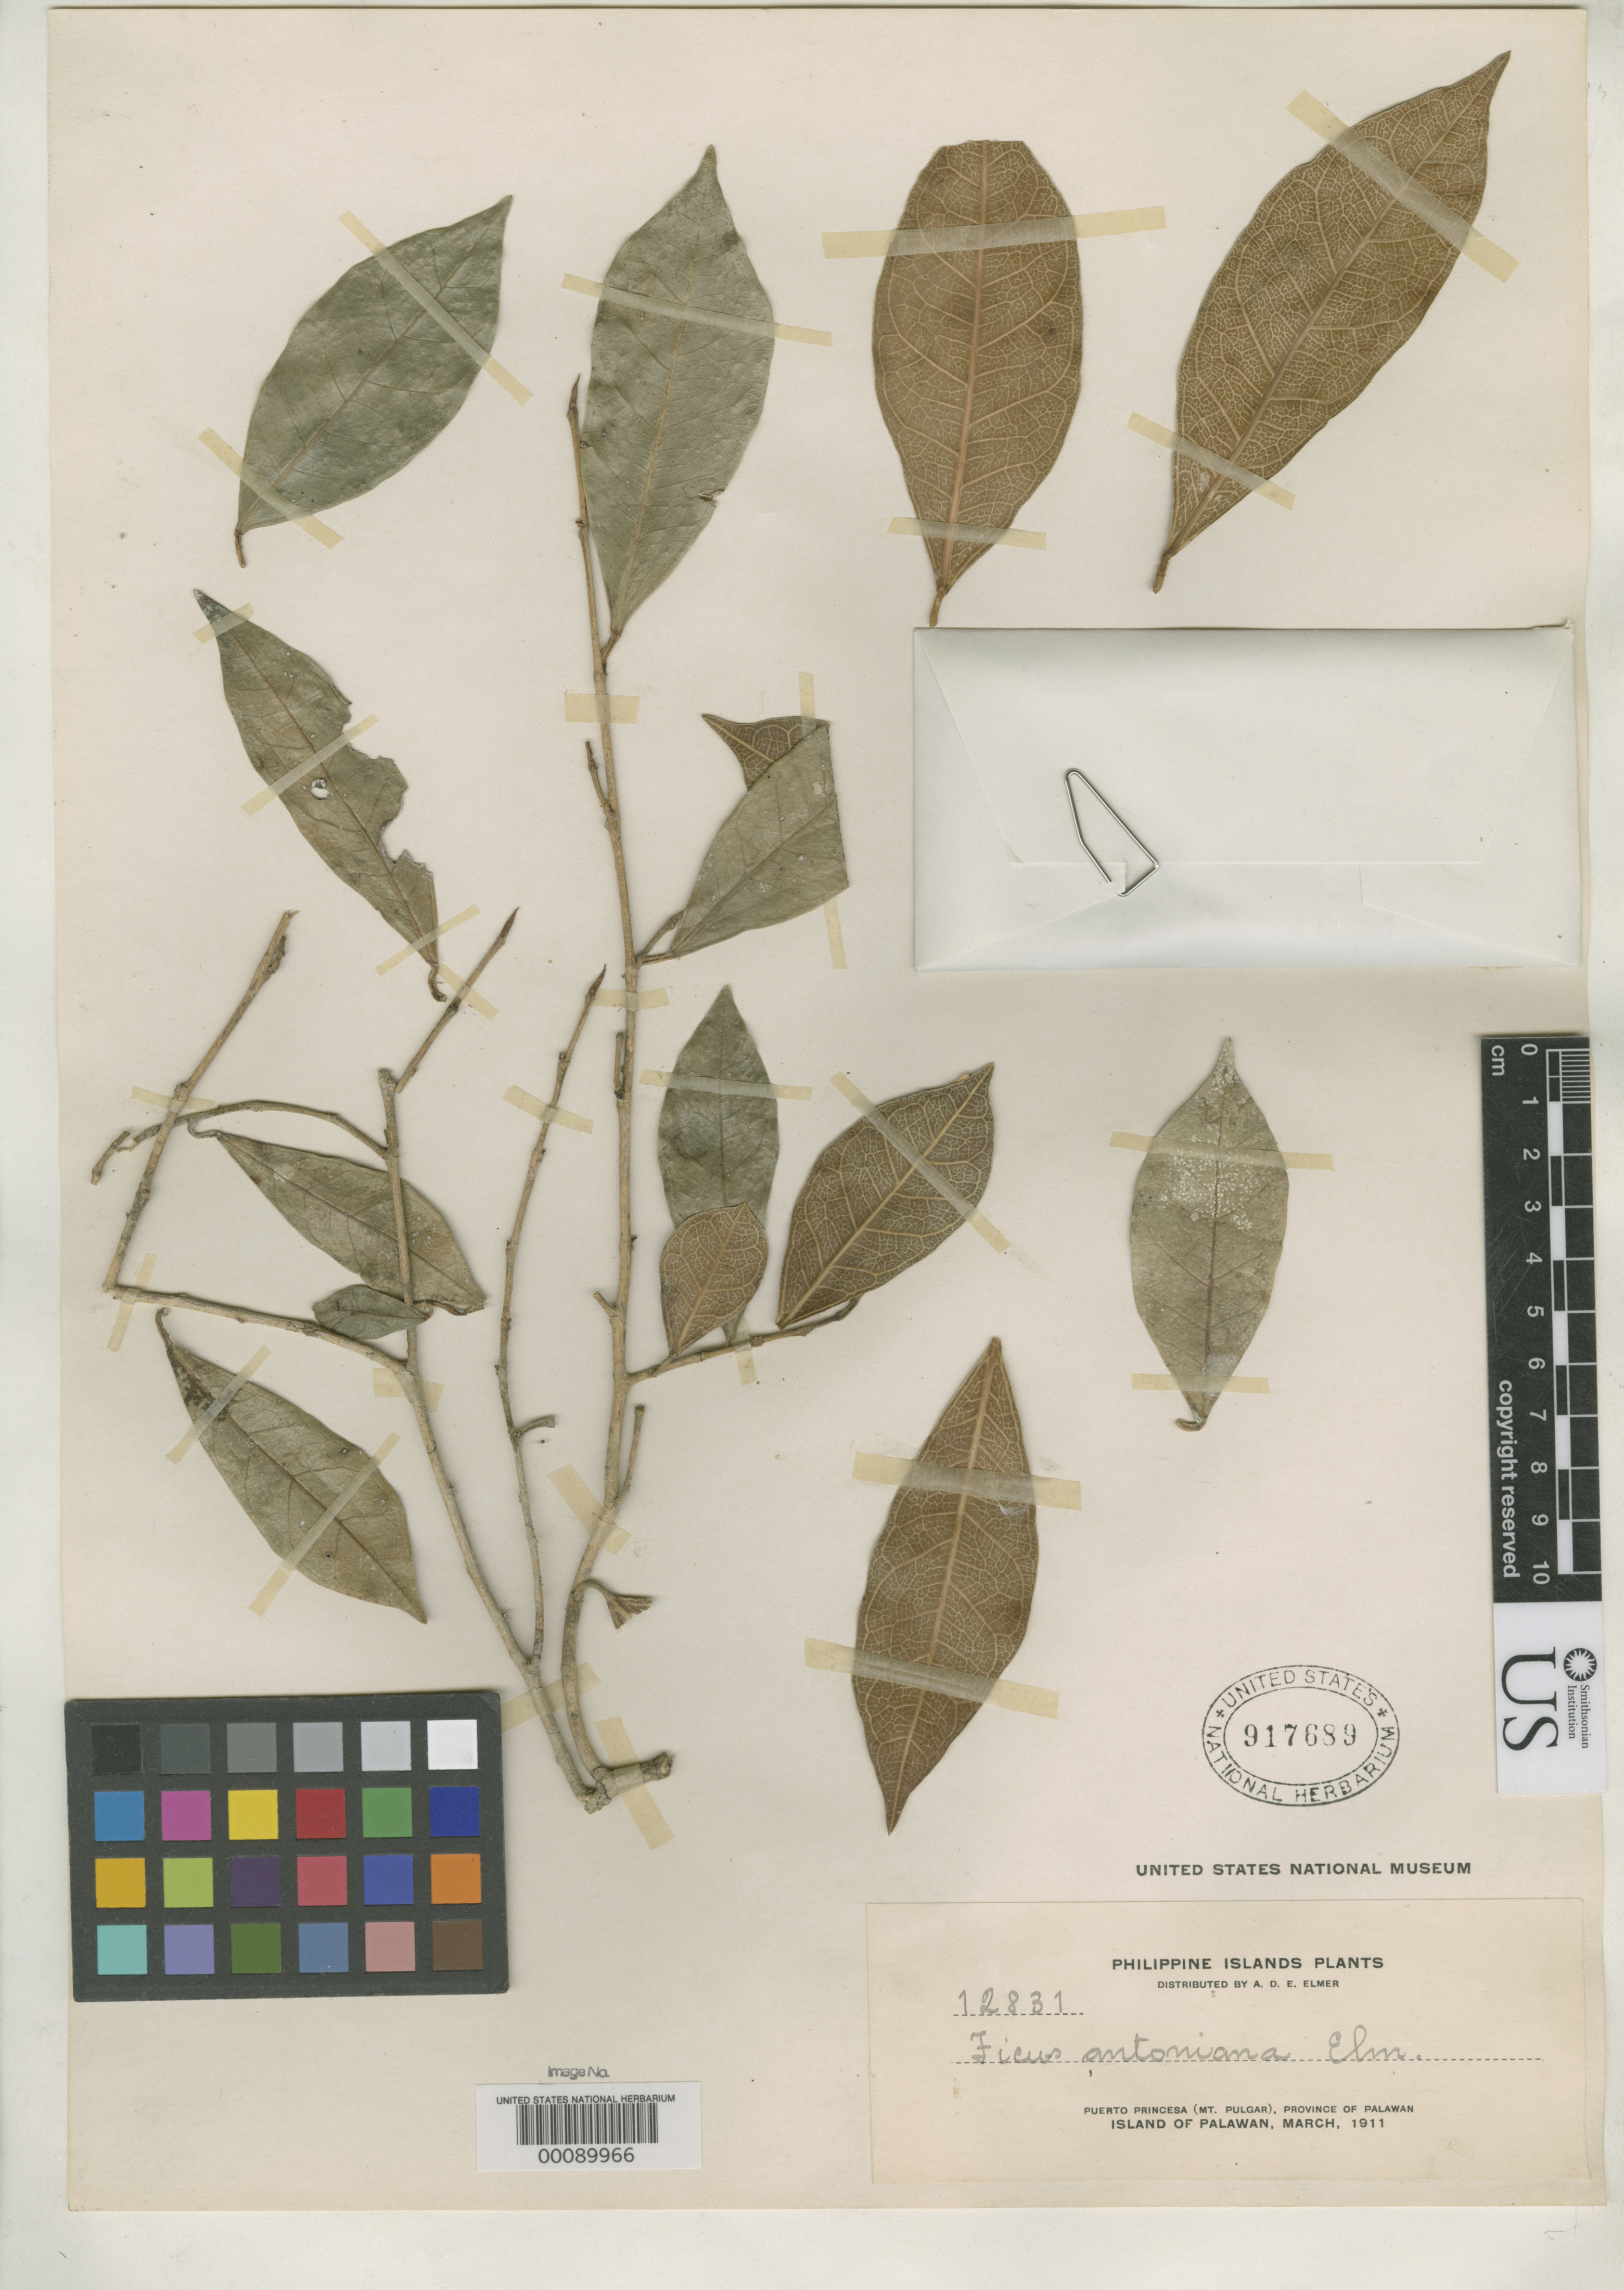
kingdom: Plantae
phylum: Tracheophyta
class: Magnoliopsida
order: Rosales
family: Moraceae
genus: Ficus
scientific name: Ficus antoniana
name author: Elmer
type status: Isotype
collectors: A. D. E. Elmer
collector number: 12831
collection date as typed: Mar 1911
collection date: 1911-03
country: Philippines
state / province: Mimaropa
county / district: Palawan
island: Palawan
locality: Puerto Princesa (Mt. Pulgar).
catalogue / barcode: US 917689